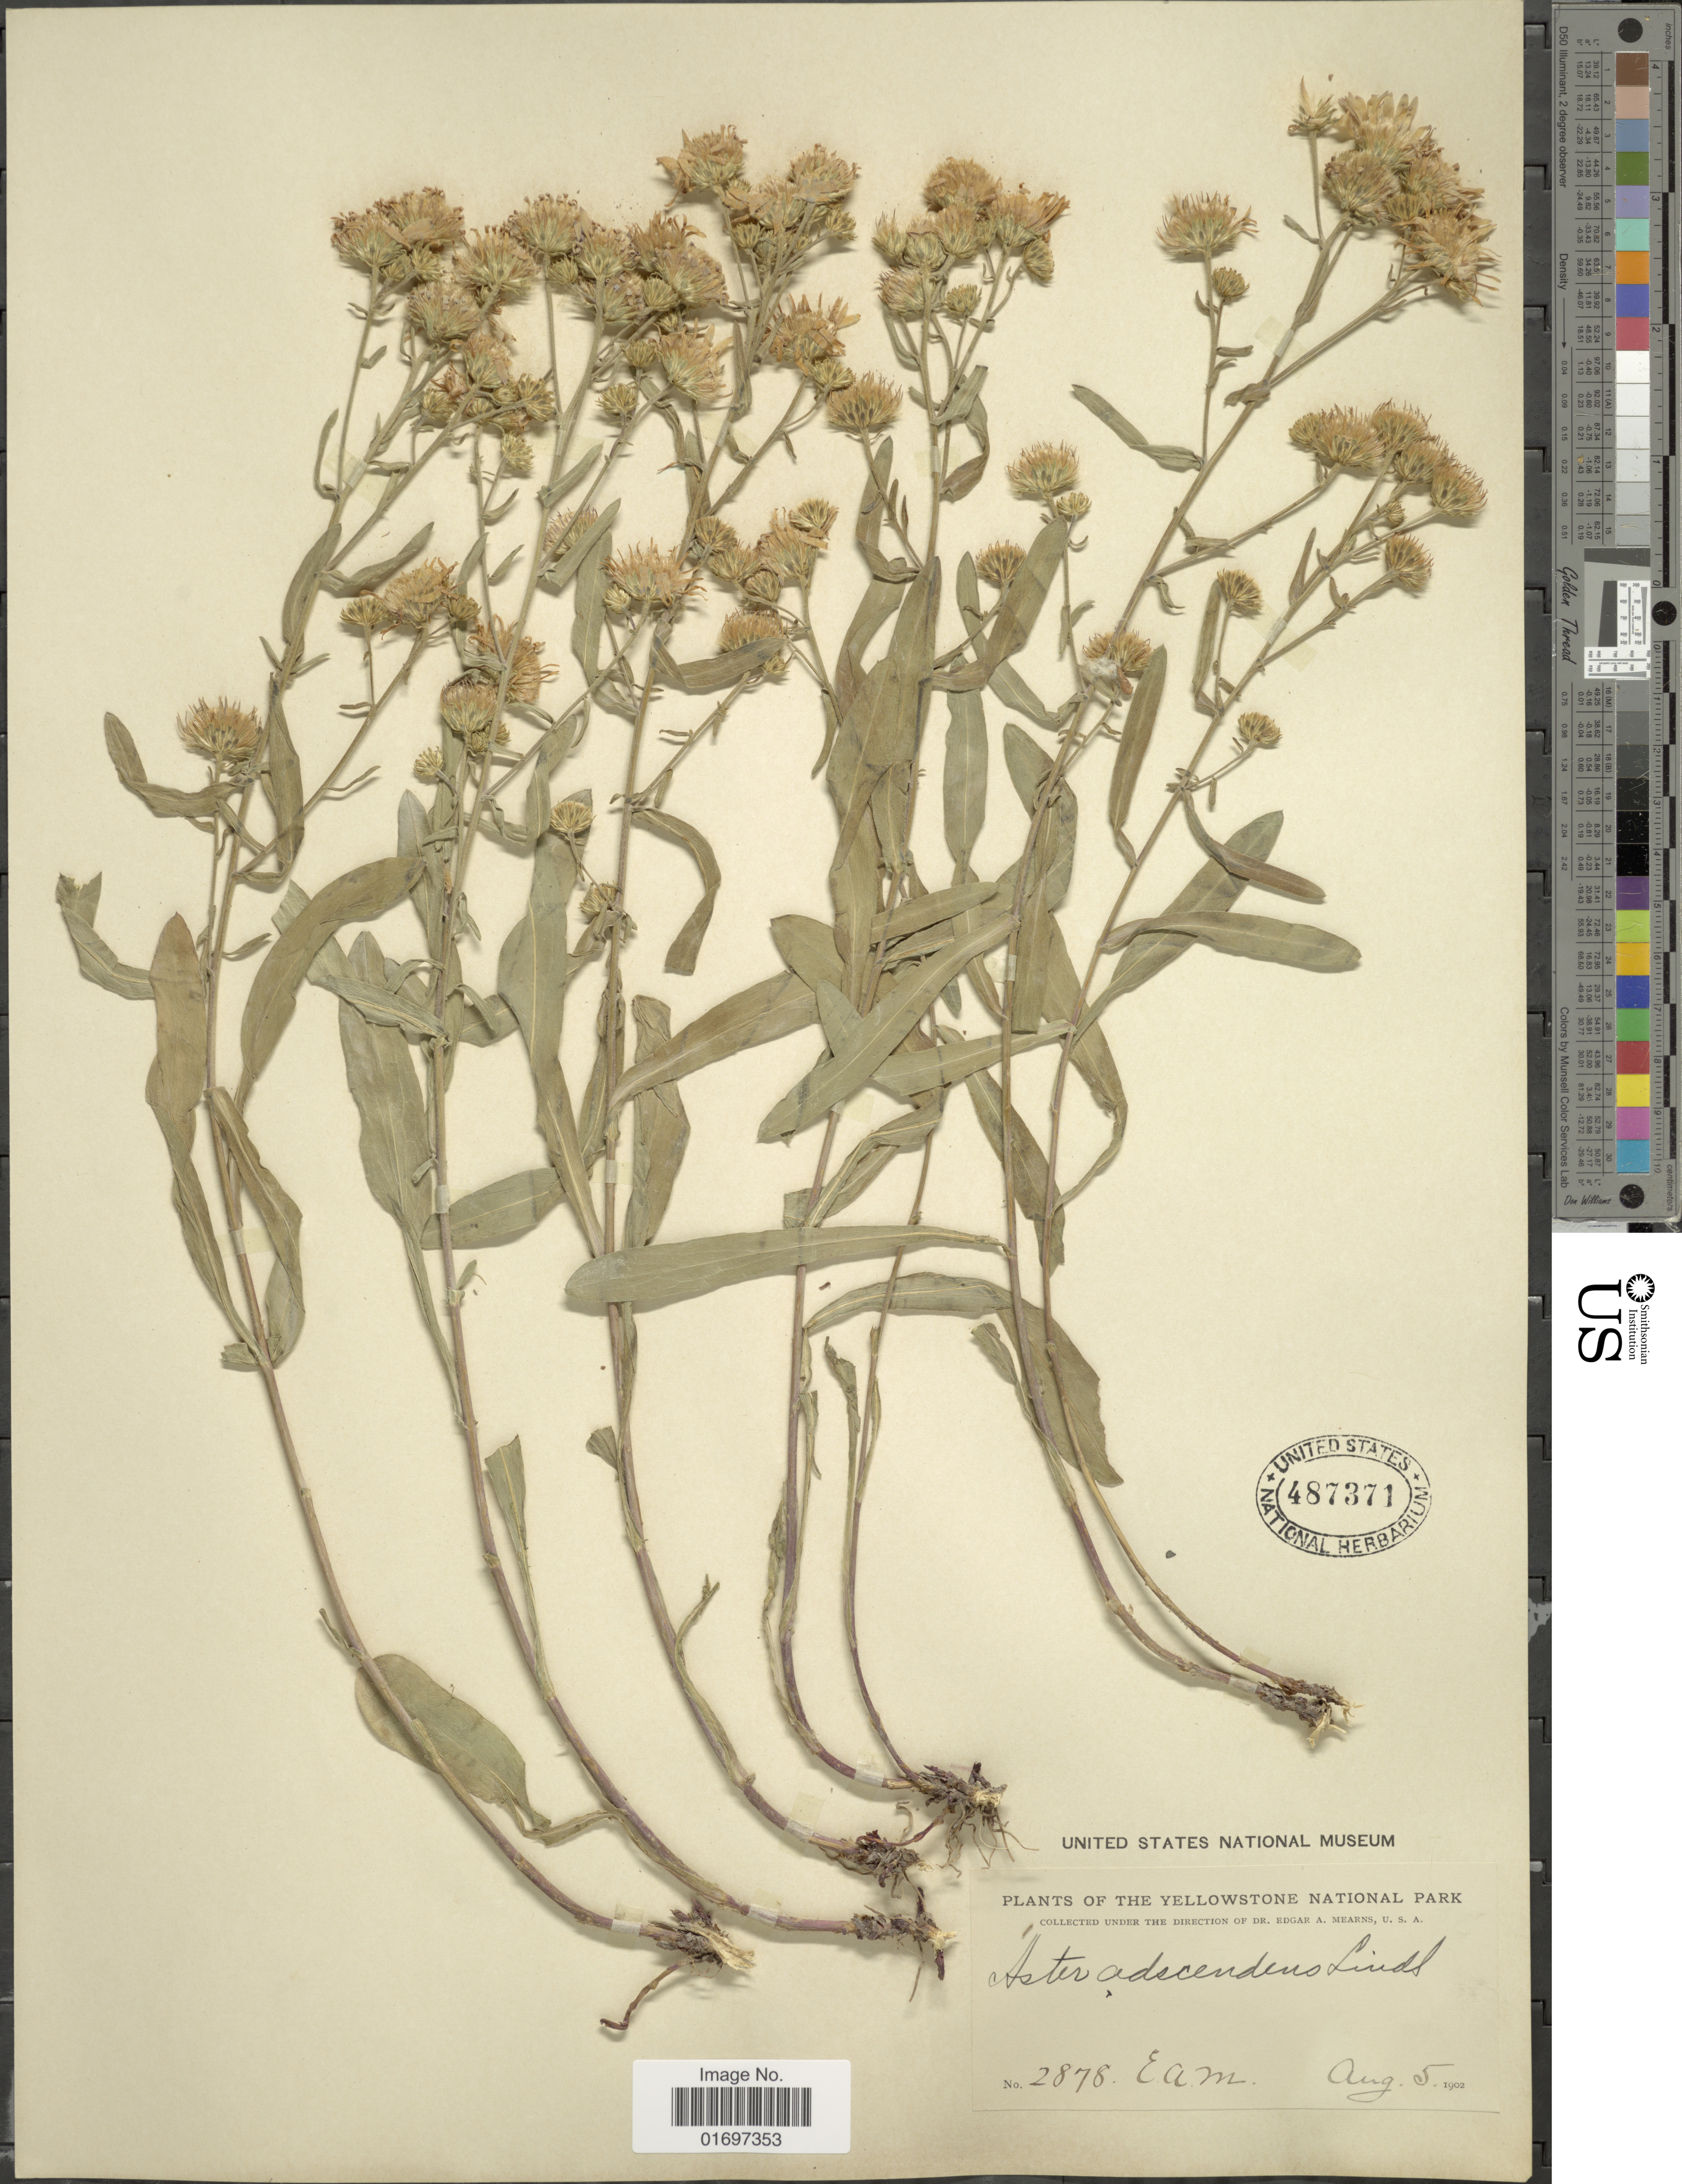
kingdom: Plantae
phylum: Tracheophyta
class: Magnoliopsida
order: Asterales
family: Asteraceae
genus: Symphyotrichum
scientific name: Symphyotrichum ascendens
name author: (Lindl.) G.L. Nesom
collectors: E. A. Mearns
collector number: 2878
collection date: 1902-08-05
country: United States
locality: Yellowstone National Park.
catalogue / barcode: US 487371